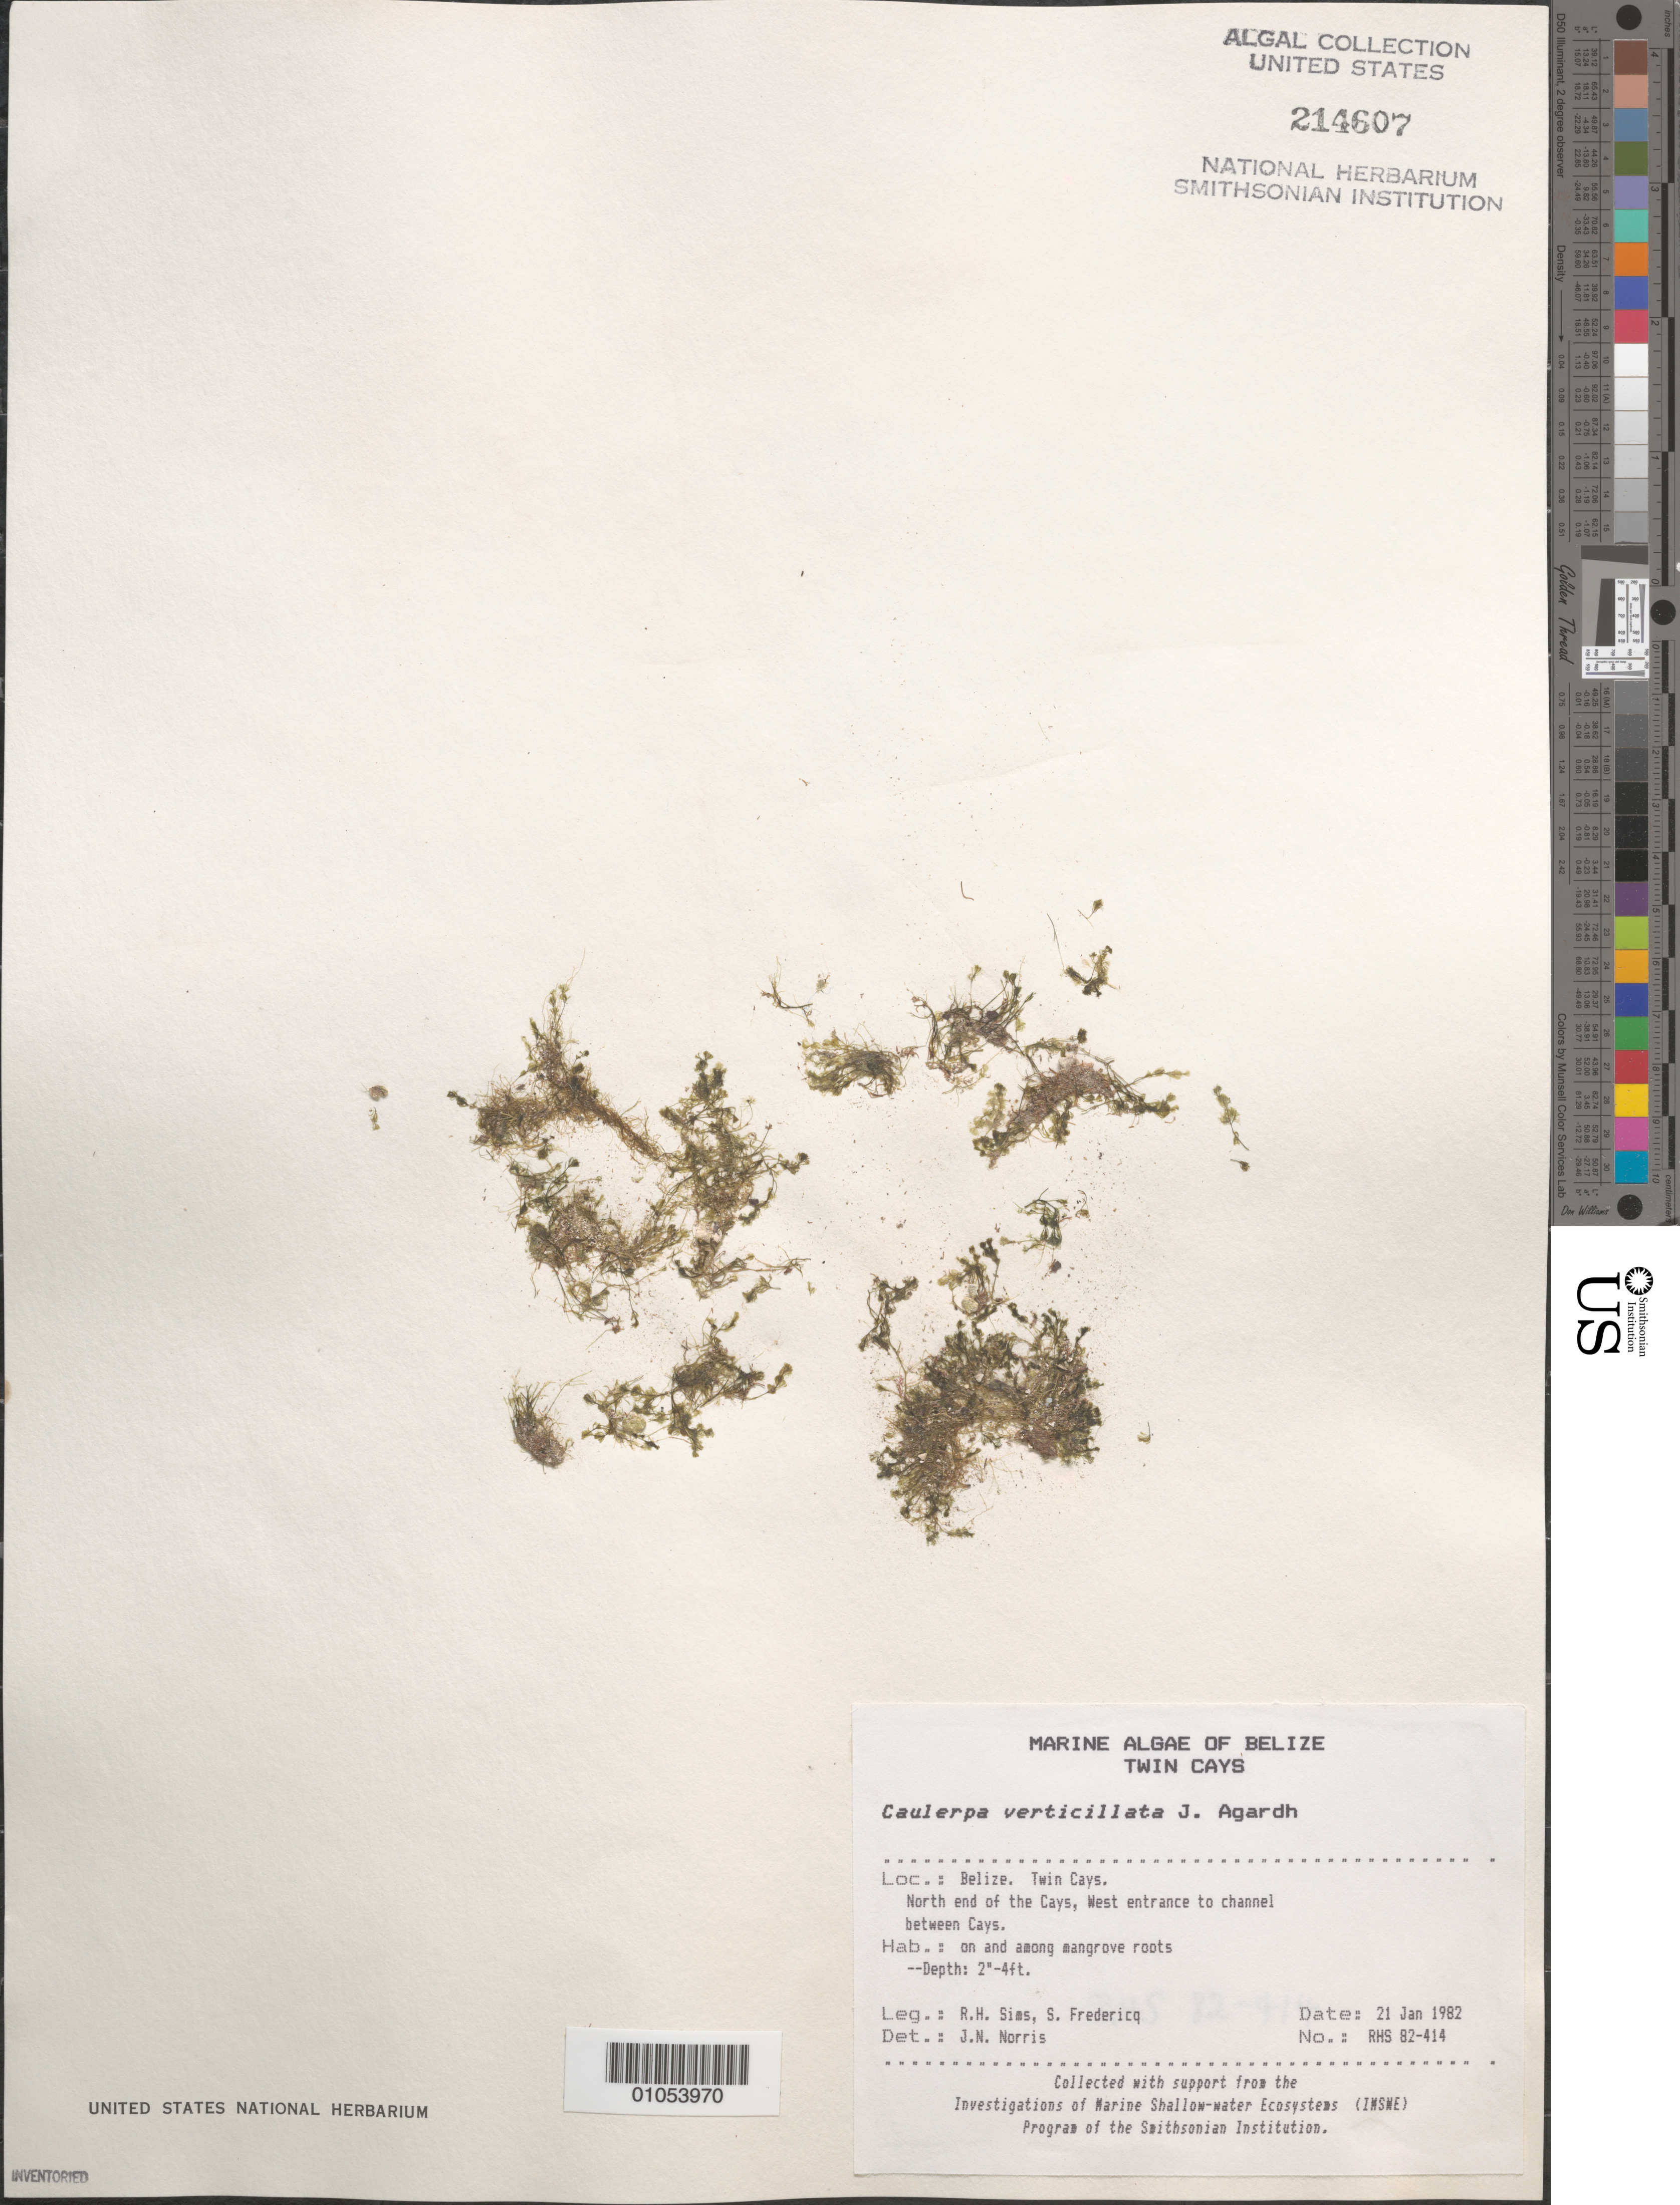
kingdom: Plantae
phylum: Chlorophyta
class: Ulvophyceae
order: Bryopsidales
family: Caulerpaceae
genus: Caulerpa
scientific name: Caulerpa verticillata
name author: J. Agardh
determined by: Norris, James N.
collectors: R. H. Sims & S. Fredericq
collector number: RHS 82-414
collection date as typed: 21 Jan 1982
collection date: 1982-01-21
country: Belize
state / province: Stann Creek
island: Twin Cays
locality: North end of the cays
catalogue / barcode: US 214607